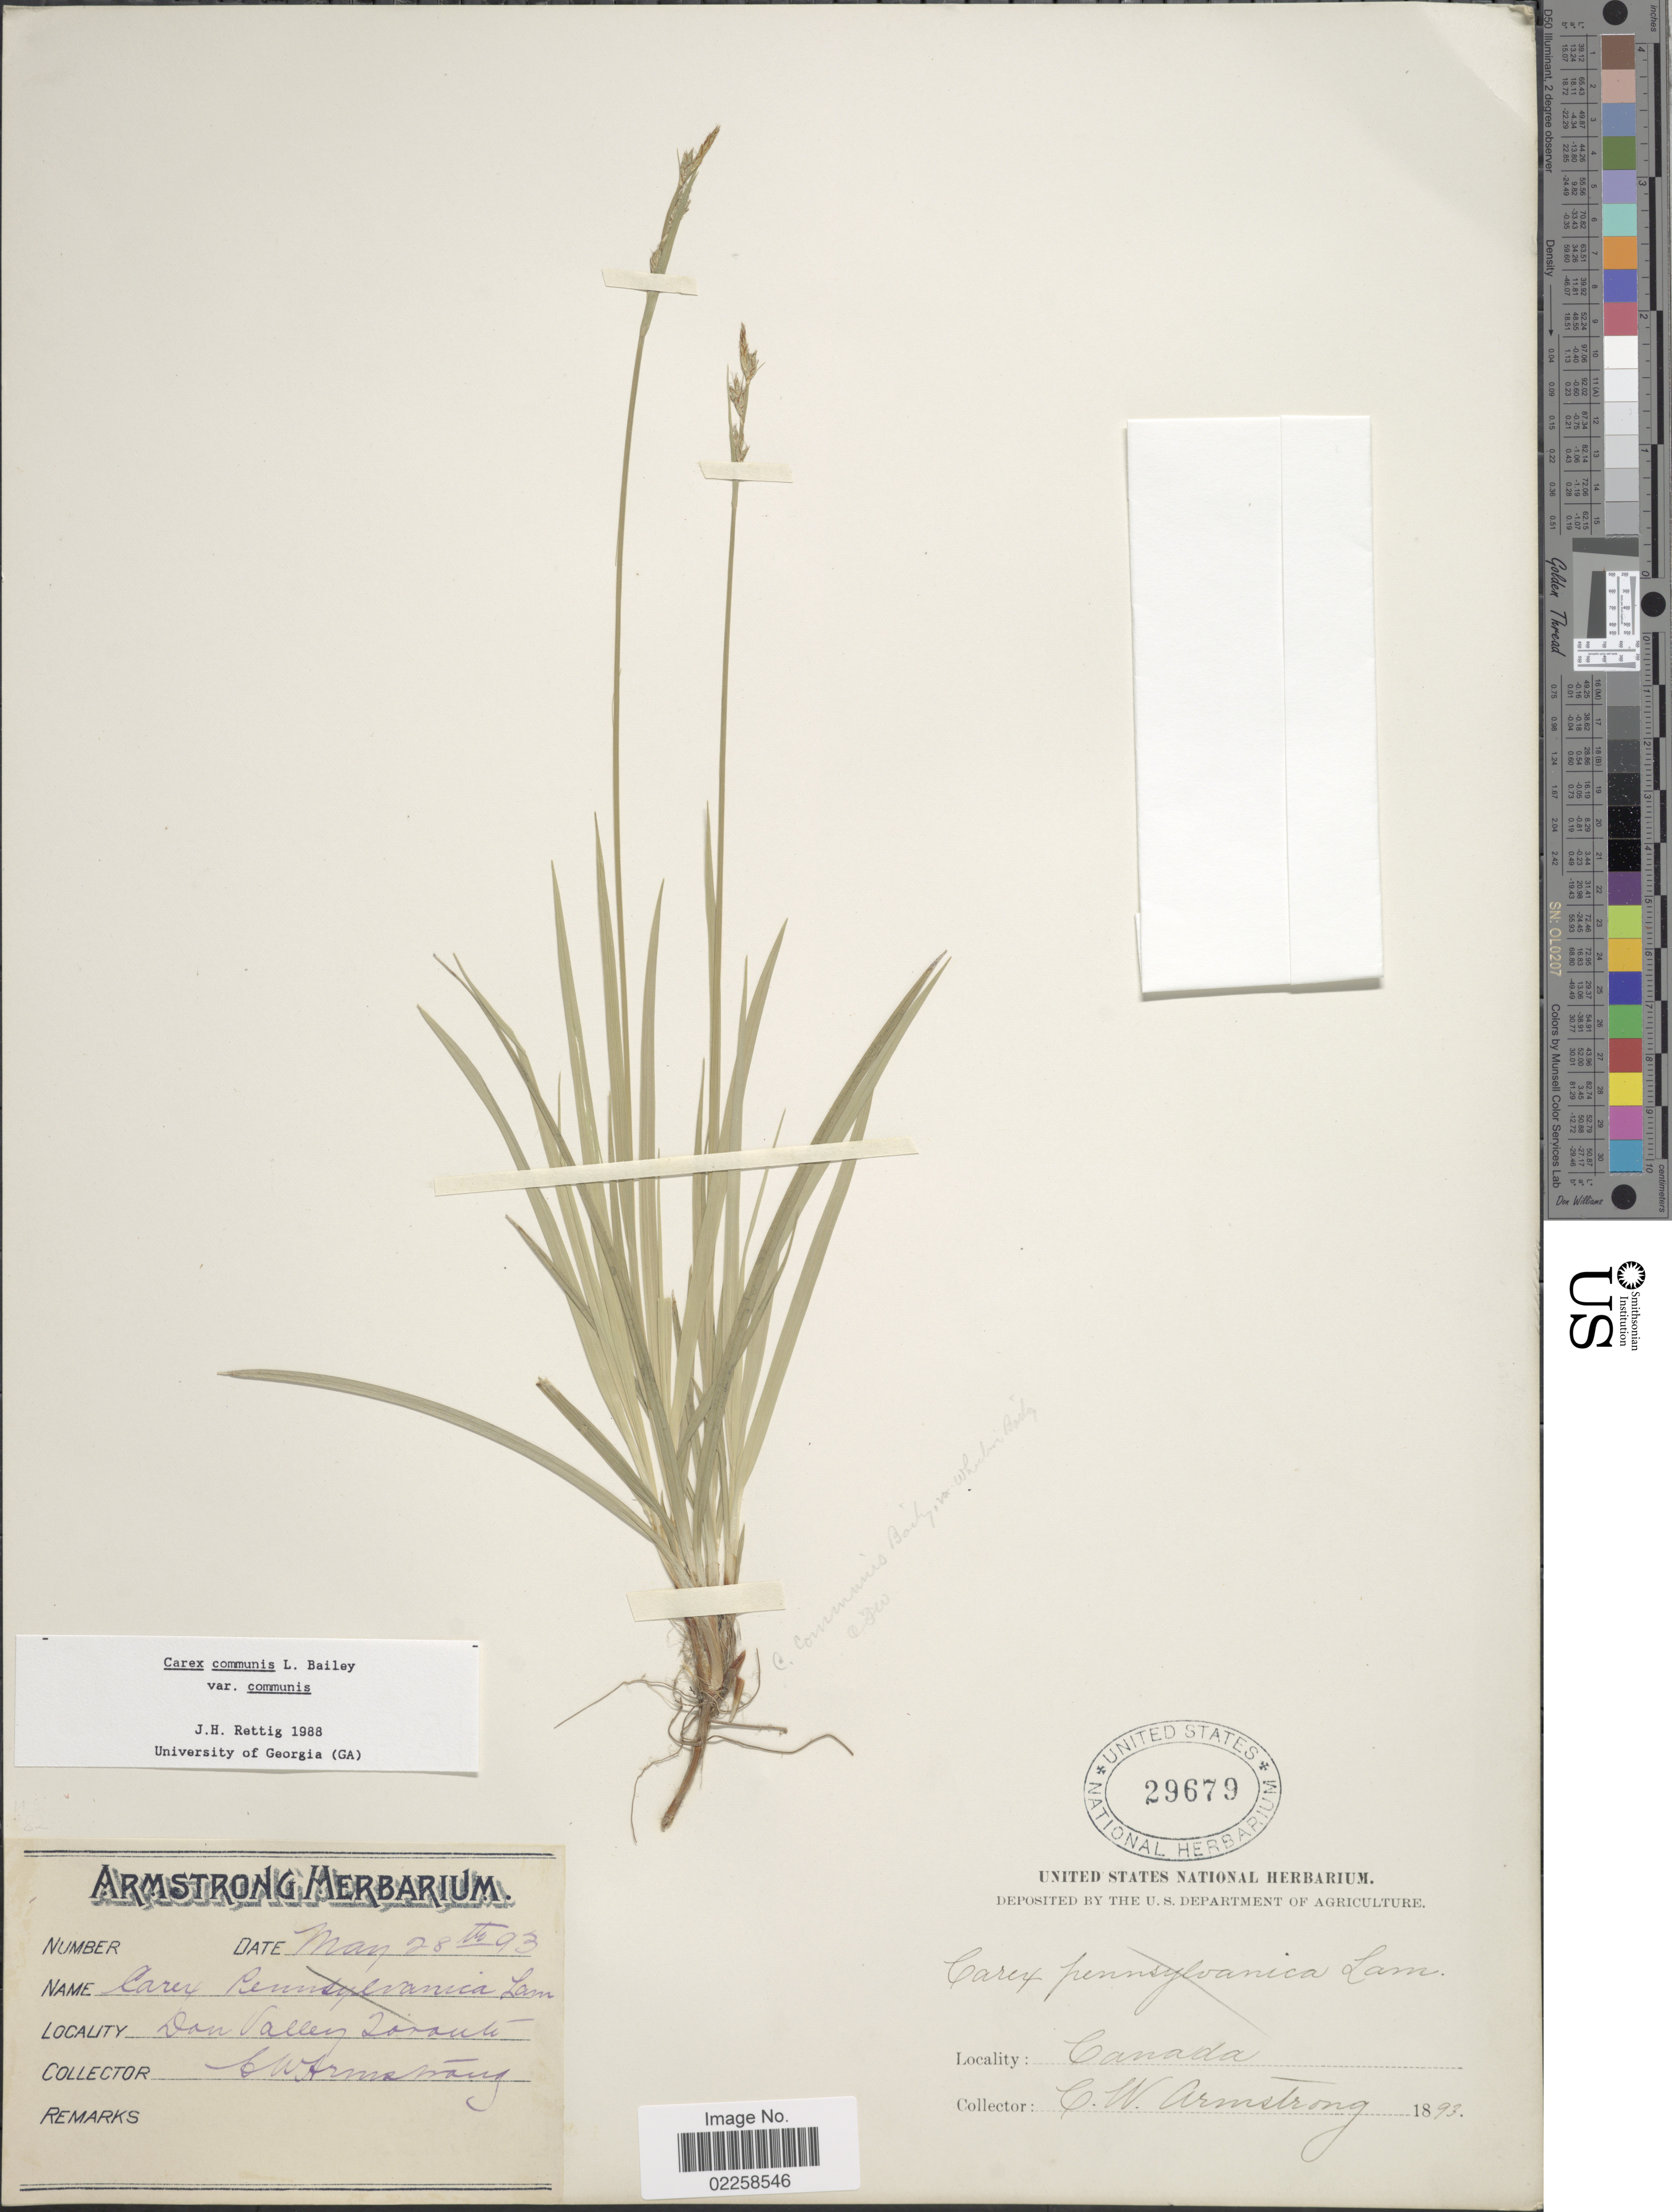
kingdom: Plantae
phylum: Tracheophyta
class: Liliopsida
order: Poales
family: Cyperaceae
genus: Carex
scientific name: Carex communis var. communis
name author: L.H. Bailey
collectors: C. W. Armstrong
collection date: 1893-05-28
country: Canada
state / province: Ontario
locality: Don Valley Toronto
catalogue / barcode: US 29679